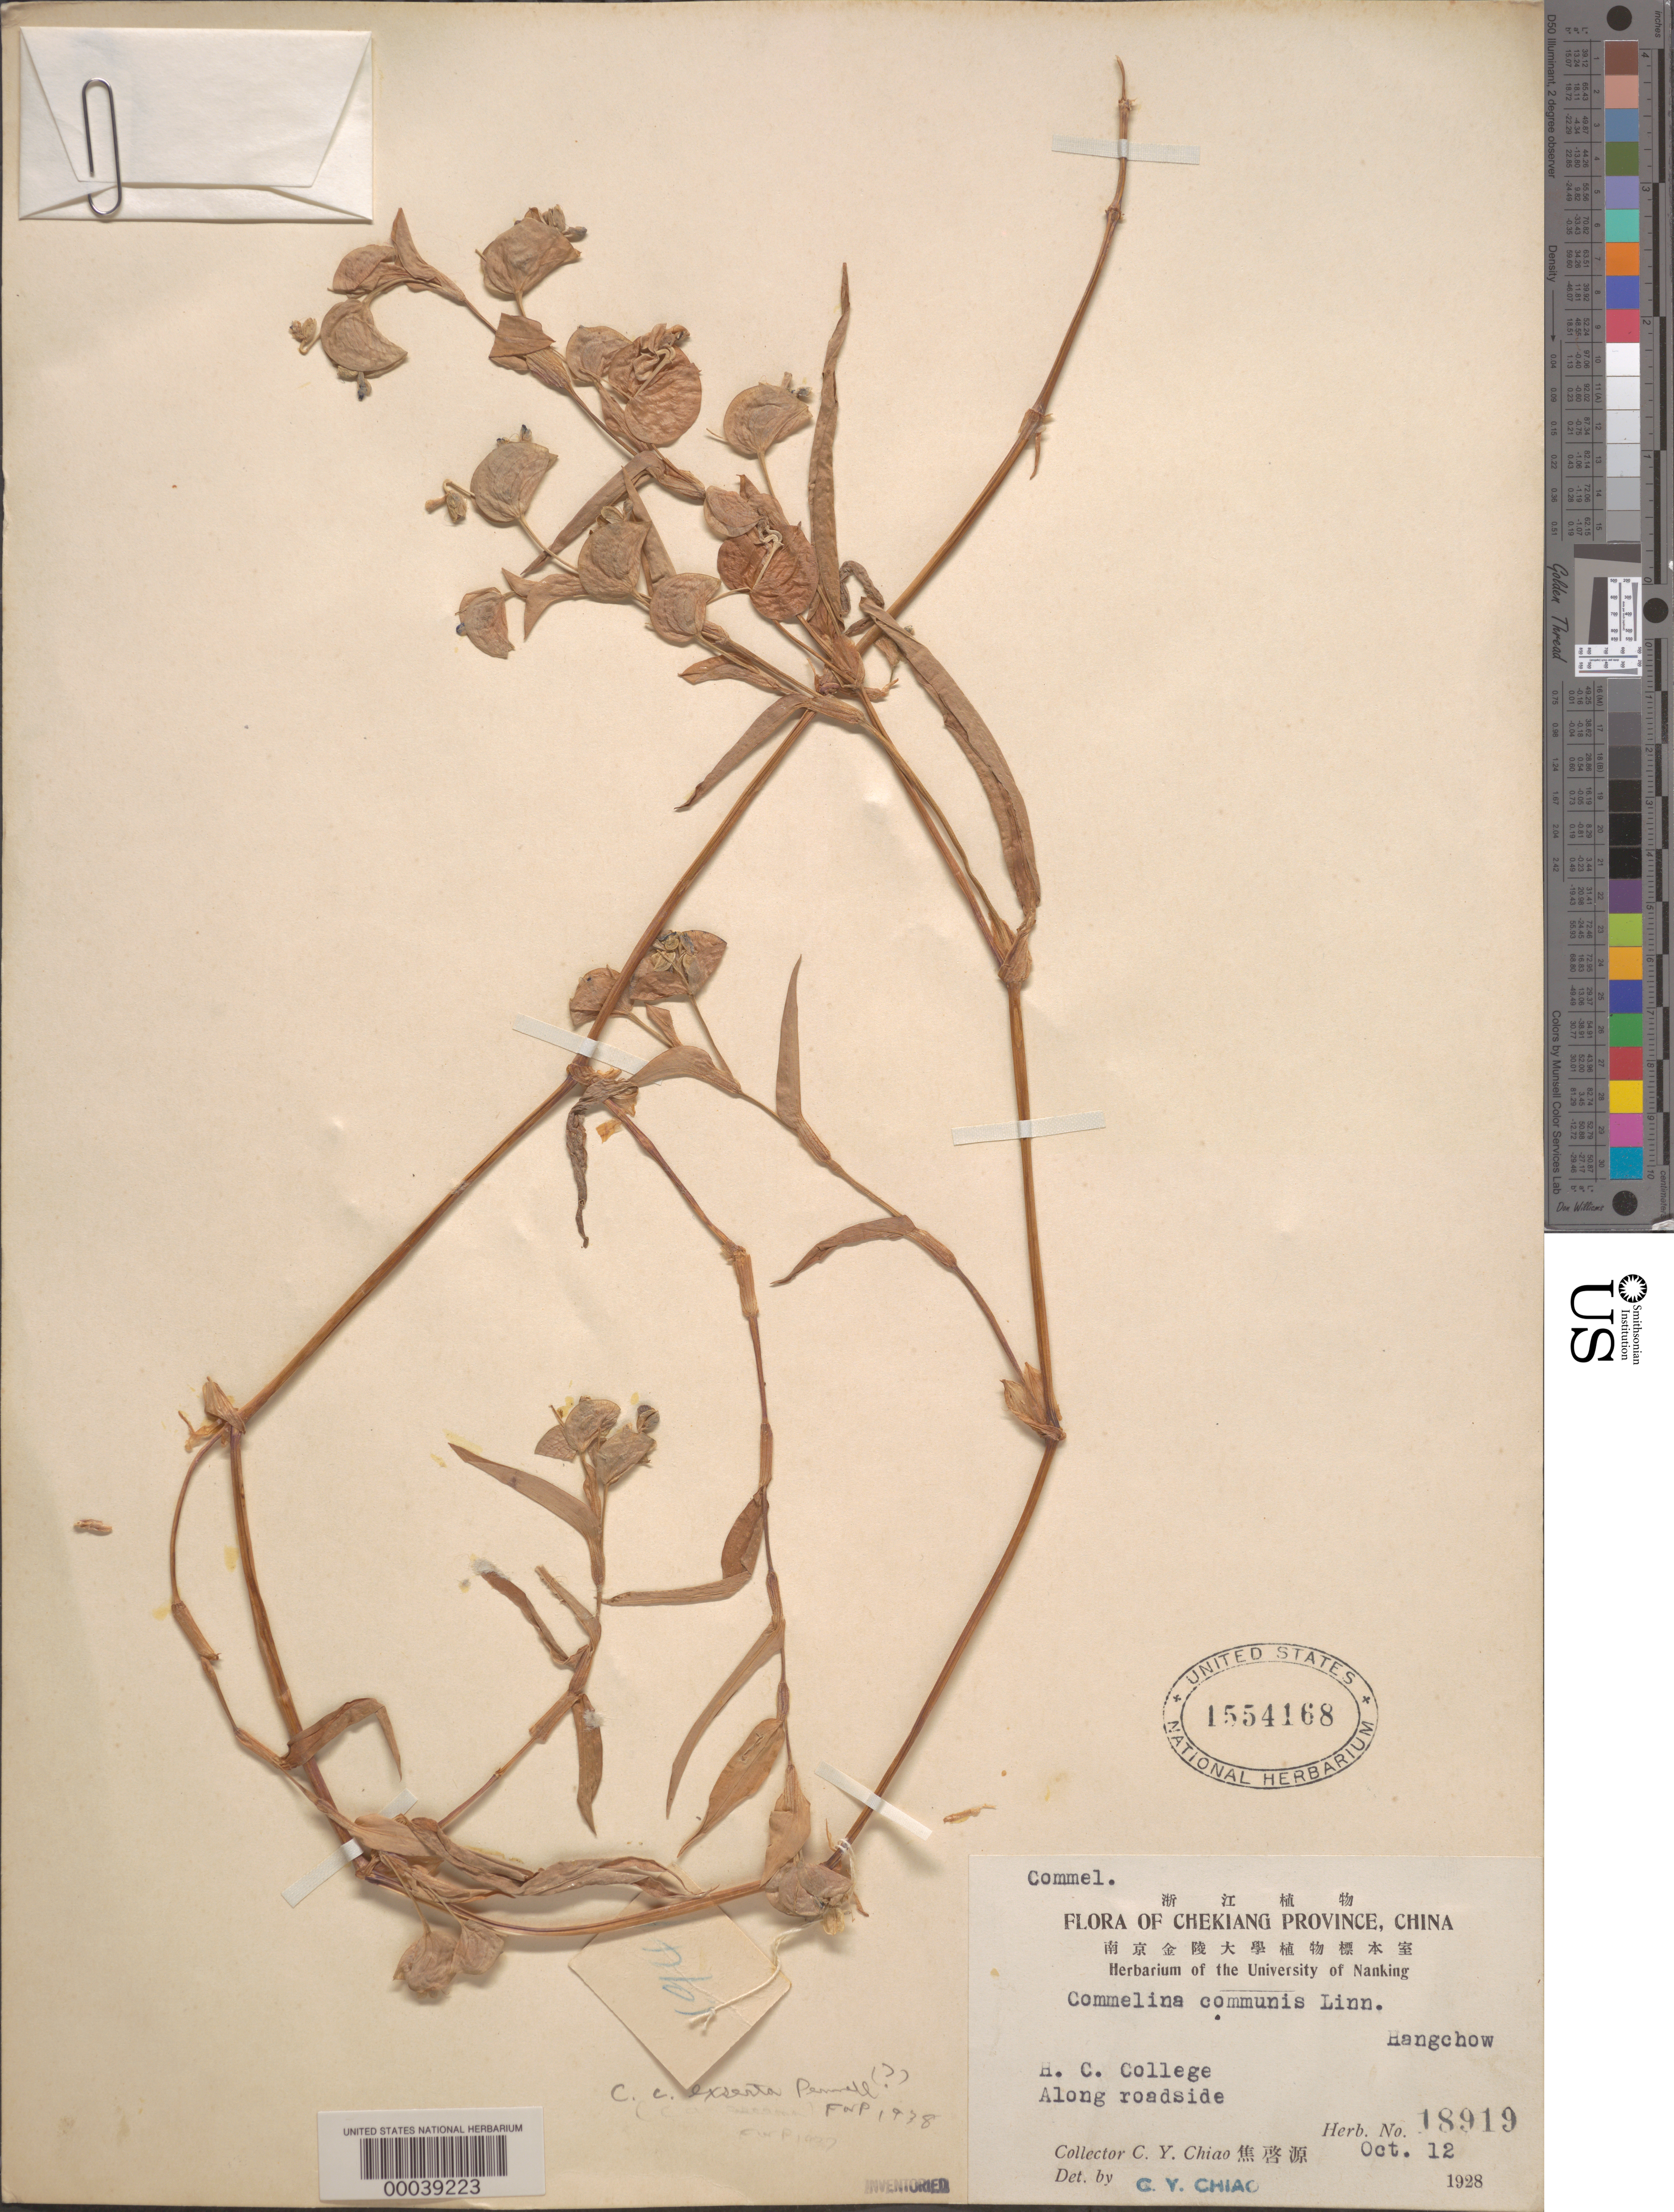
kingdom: Plantae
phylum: Tracheophyta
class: Liliopsida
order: Commelinales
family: Commelinaceae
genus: Commelina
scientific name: Commelina communis var. exserta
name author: (Pennell) F.G. Bernard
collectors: C. Y. Chiao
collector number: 18919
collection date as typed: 12 Oct 1928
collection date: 1928-10-12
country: China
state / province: Zhejiang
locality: Hangchow, h.c. college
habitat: Roadside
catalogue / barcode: US 1554168